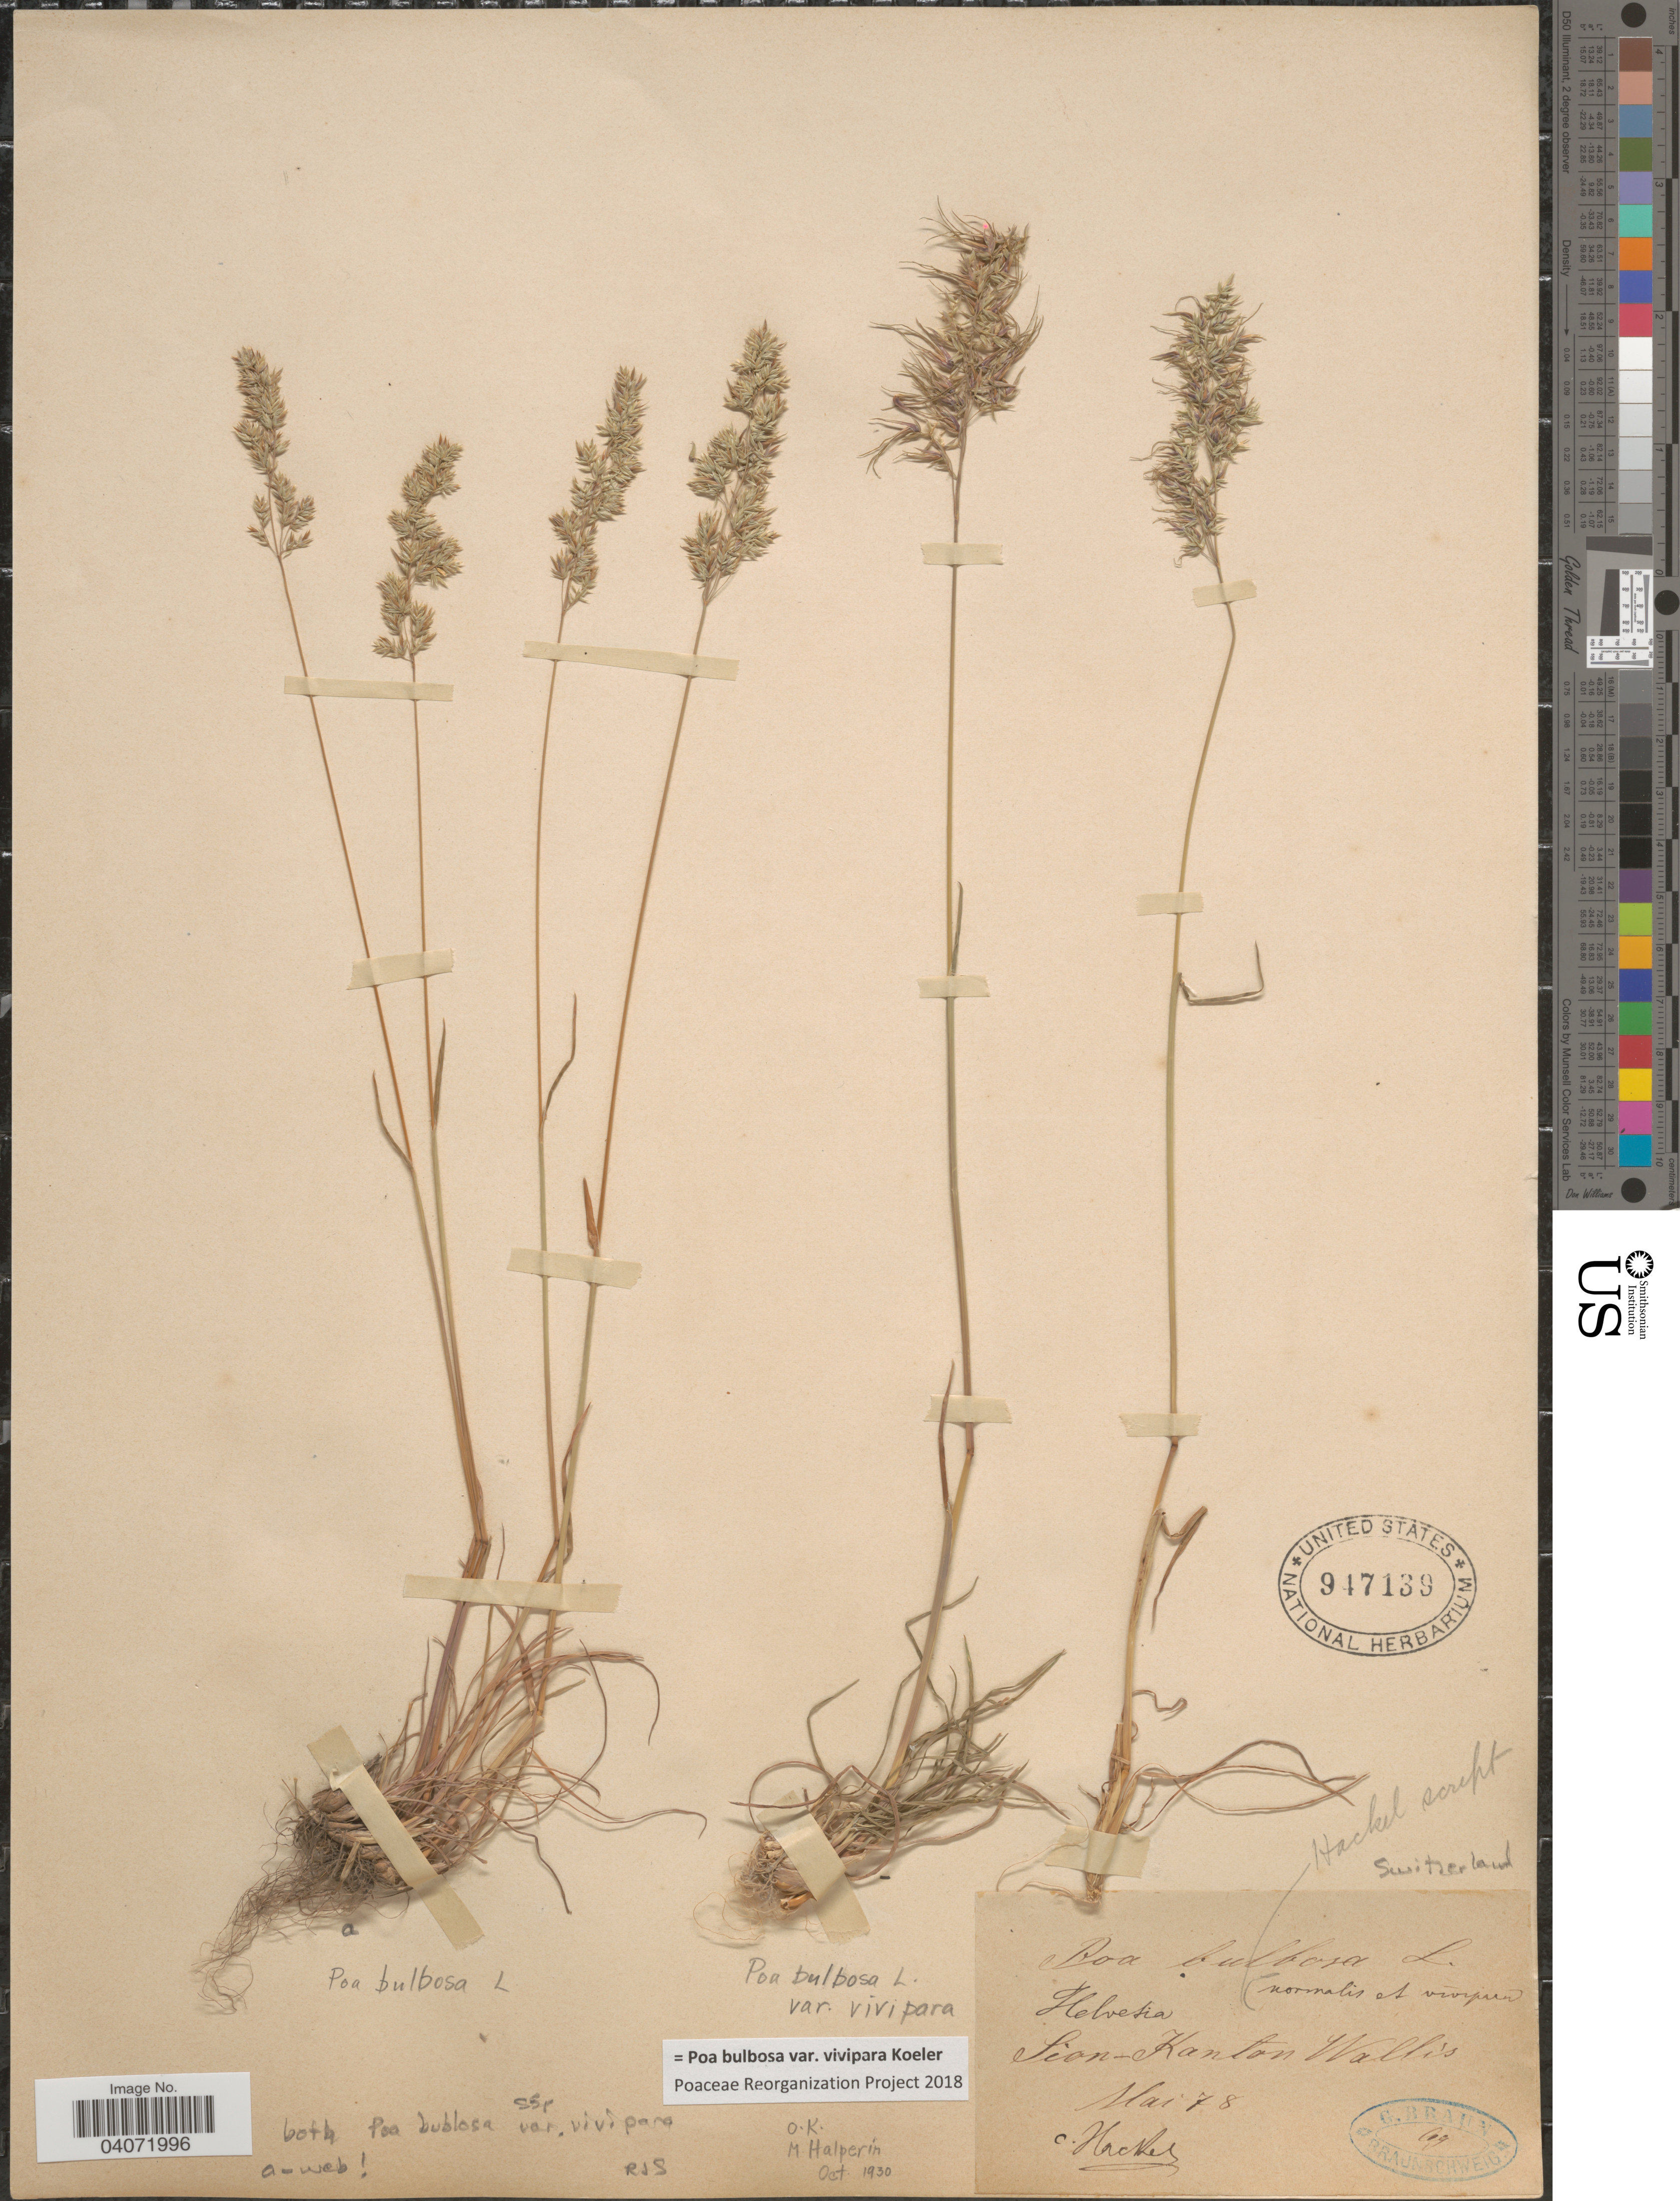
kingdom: Plantae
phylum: Tracheophyta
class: Liliopsida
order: Poales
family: Poaceae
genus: Poa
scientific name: Poa bulbosa subsp. bulbosa var. vivipara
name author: Koeler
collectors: -. Hackel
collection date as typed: Transcribed d/m/y: /5/78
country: Switzerland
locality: Helvetia. Sion-Kanton Wallis.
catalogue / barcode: US 947139